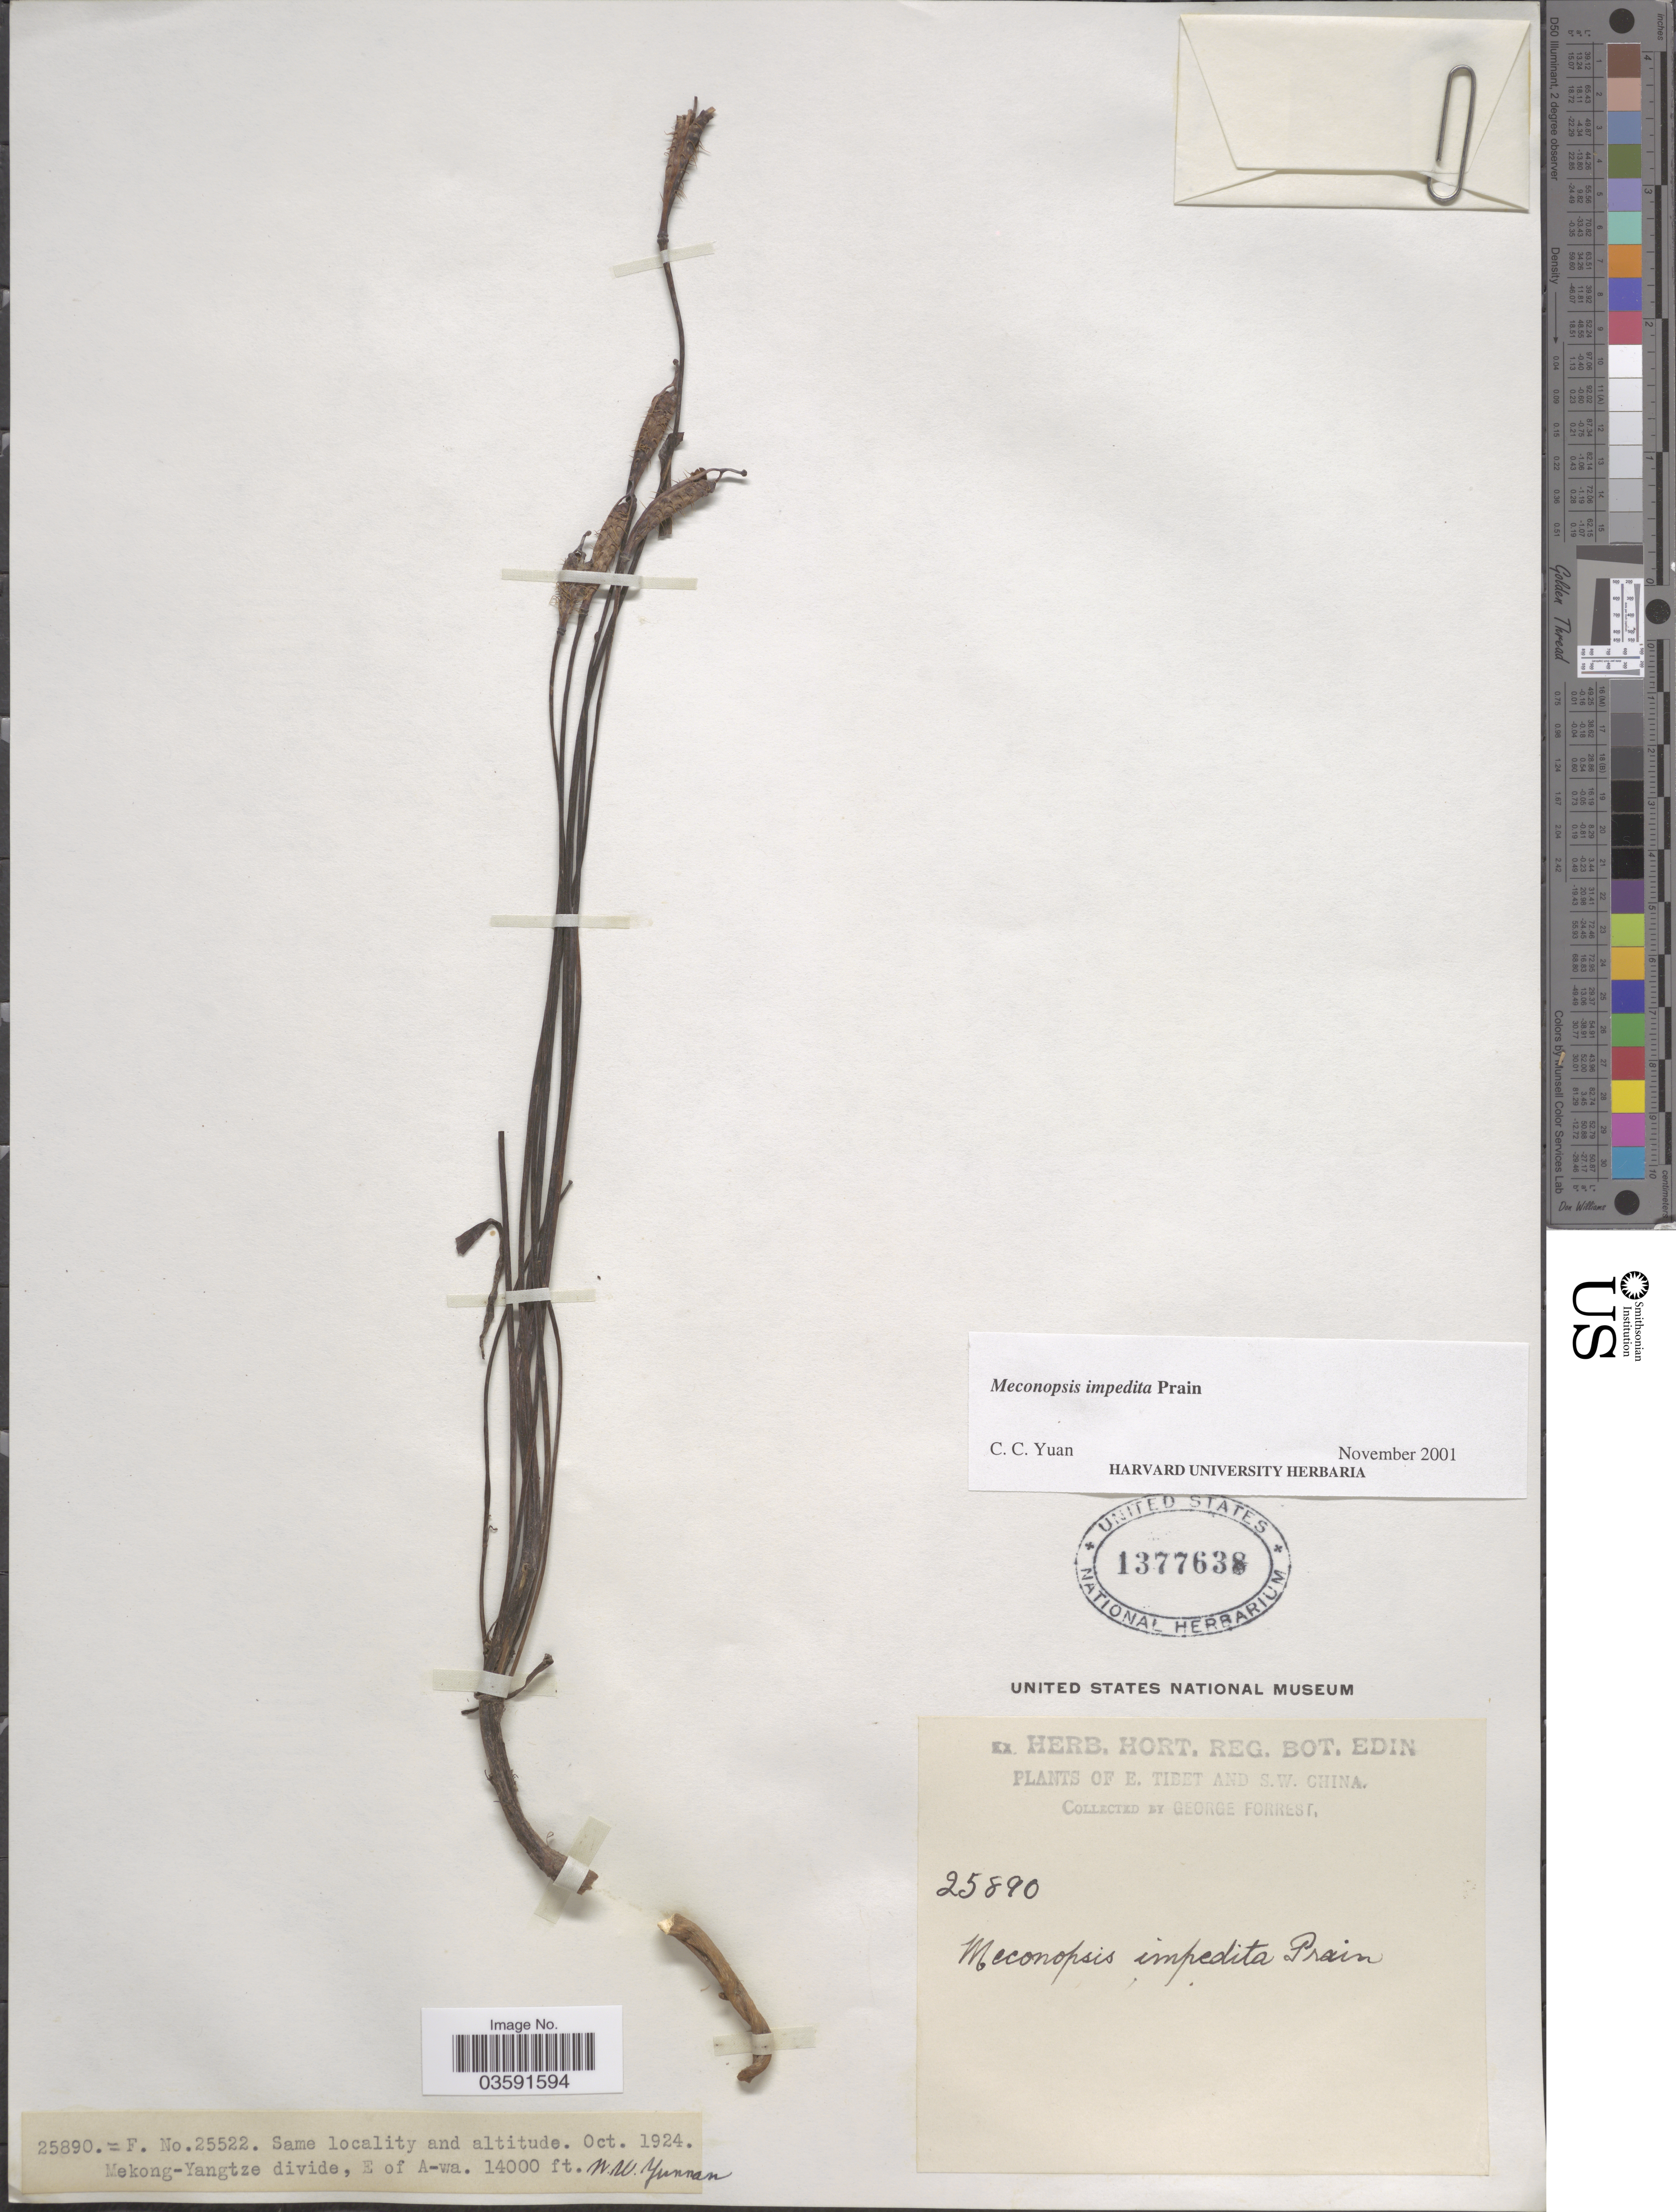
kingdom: Plantae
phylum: Tracheophyta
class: Magnoliopsida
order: Ranunculales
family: Papaveraceae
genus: Meconopsis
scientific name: Meconopsis impedita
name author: Prain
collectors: G. Forrest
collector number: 25890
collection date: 1924-10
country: China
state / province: Yunnan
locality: Mekong-Yangtze divide, E of A-wa. N.W. Yunnan. S.W. China.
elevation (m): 4267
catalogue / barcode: US 1377638